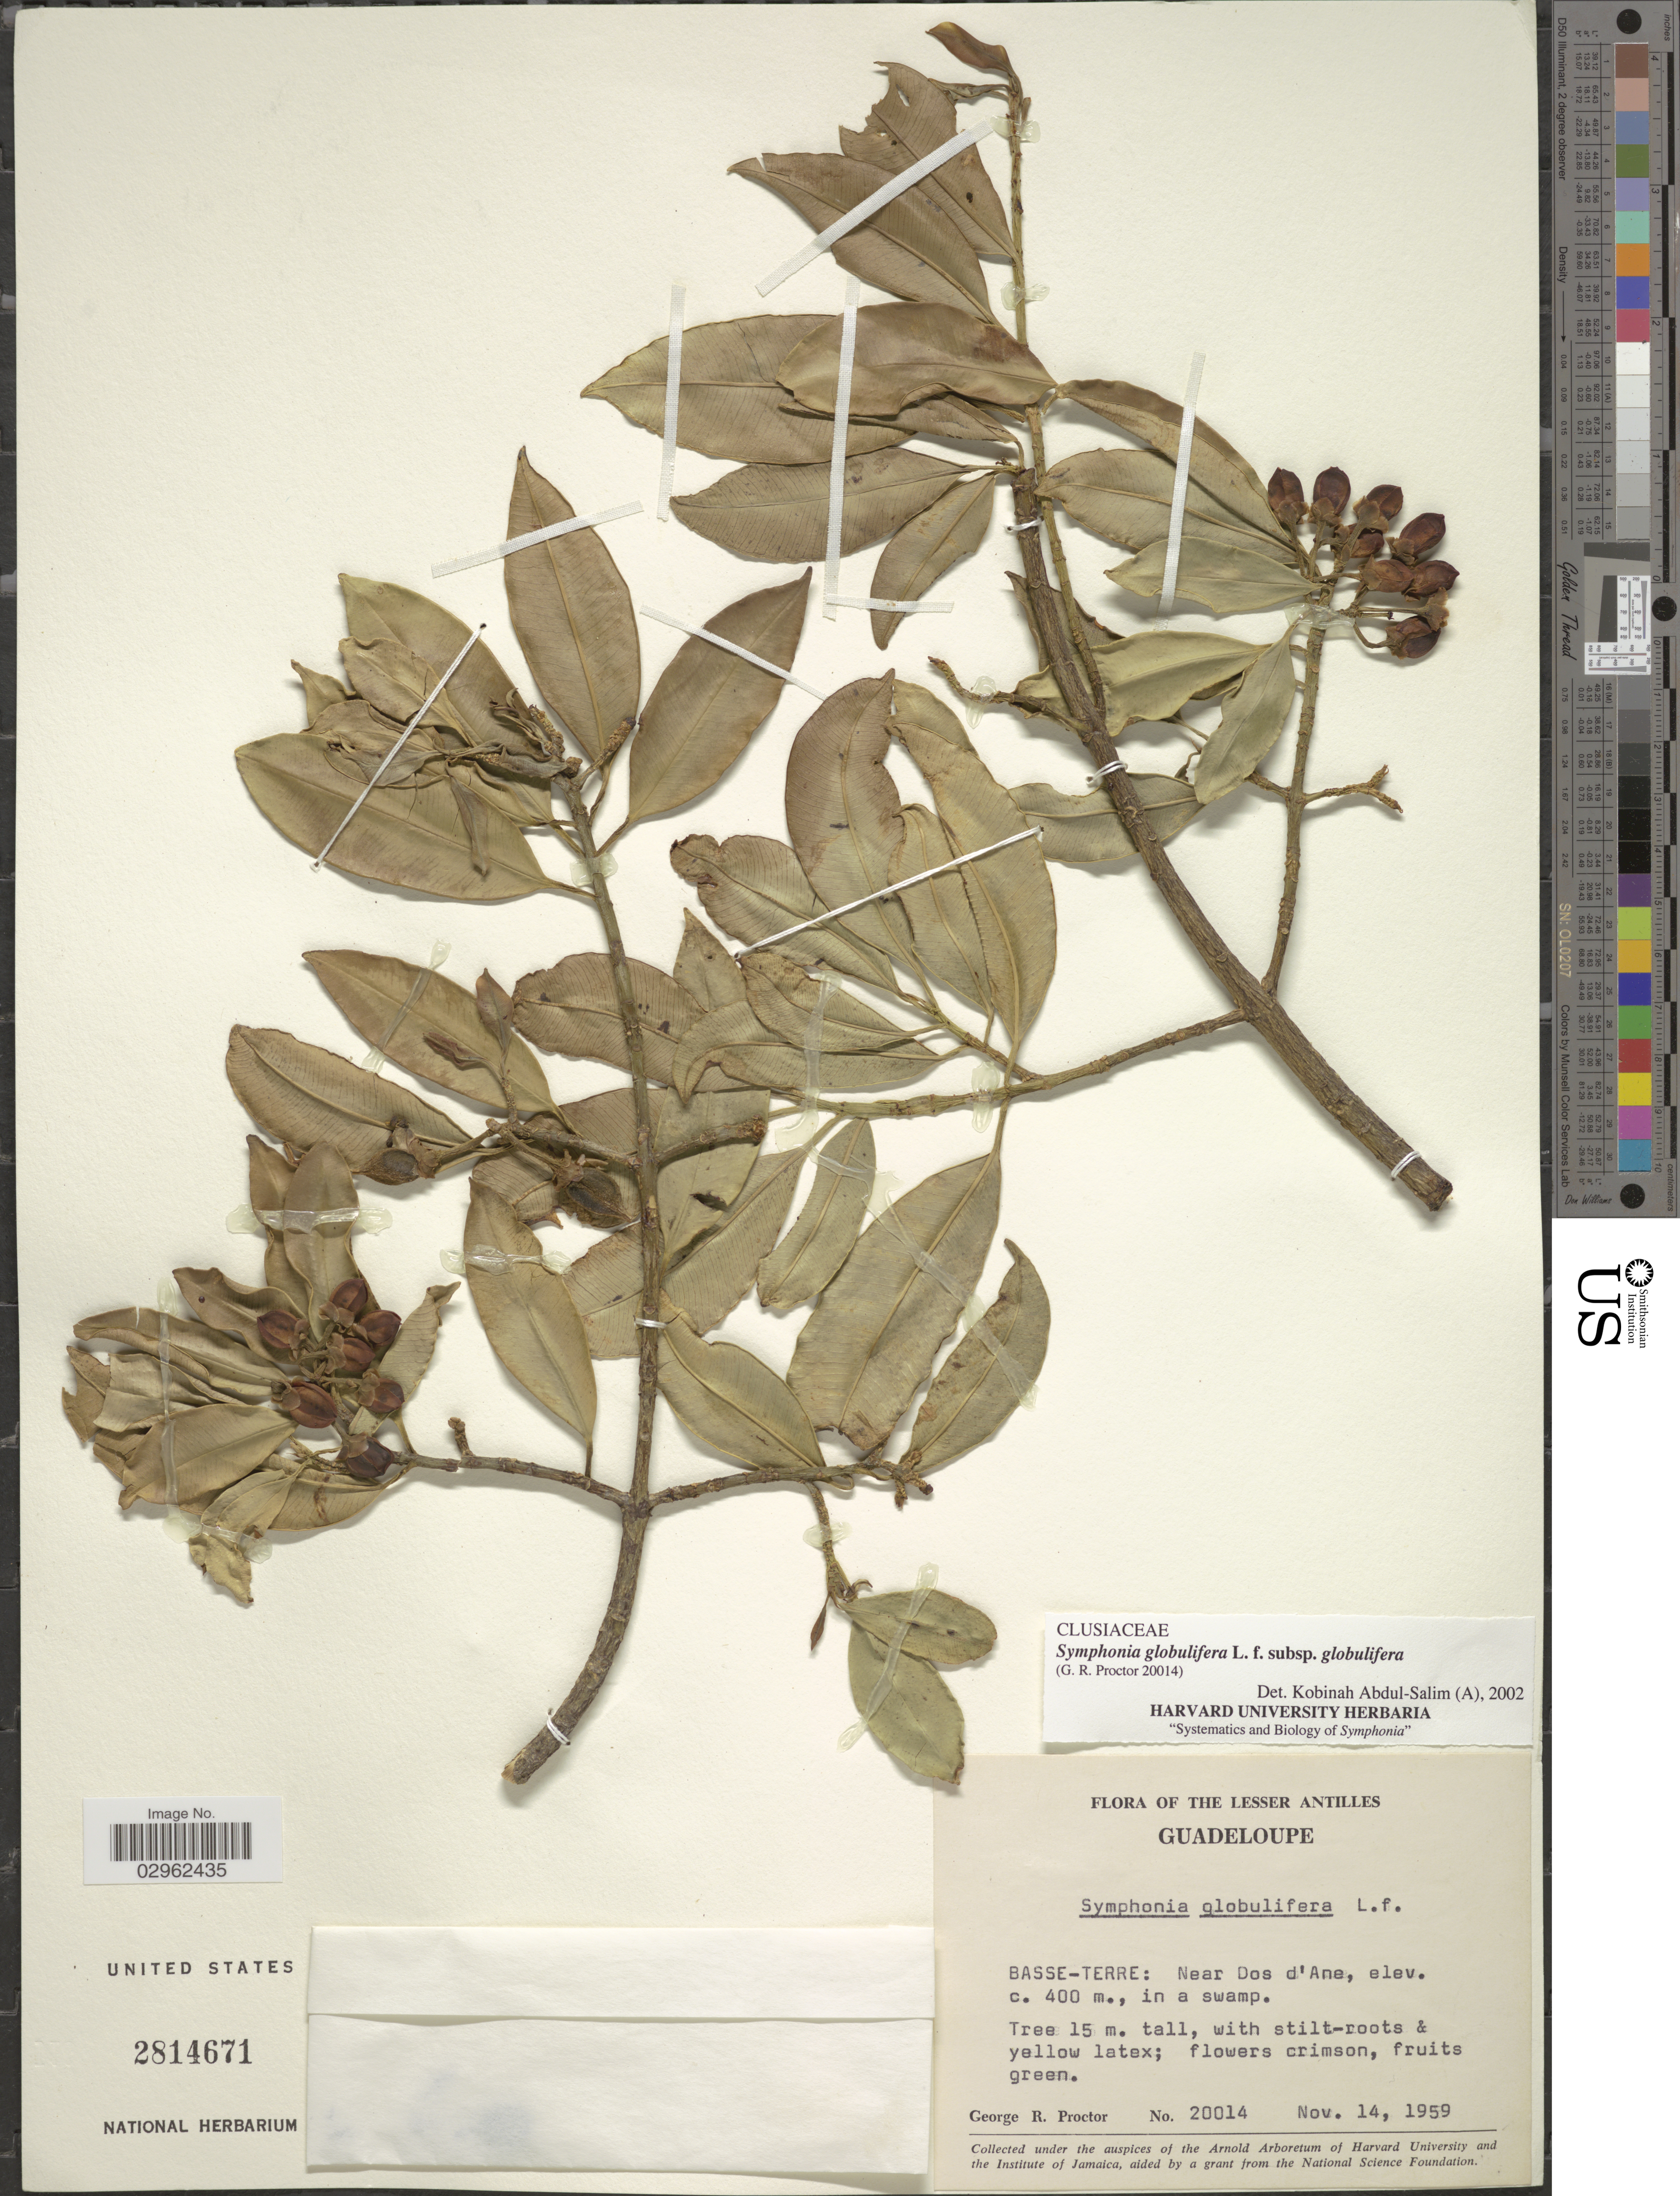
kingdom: Plantae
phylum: Tracheophyta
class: Magnoliopsida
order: Malpighiales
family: Clusiaceae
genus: Symphonia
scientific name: Symphonia globulifera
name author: L. f.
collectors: G. Proctor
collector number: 20014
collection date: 1959-11-14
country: Guadeloupe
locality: The Lesser Antilles. Basse-Terre: Near Dos d'Ane, in a swamp.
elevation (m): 400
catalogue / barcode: US 2814671